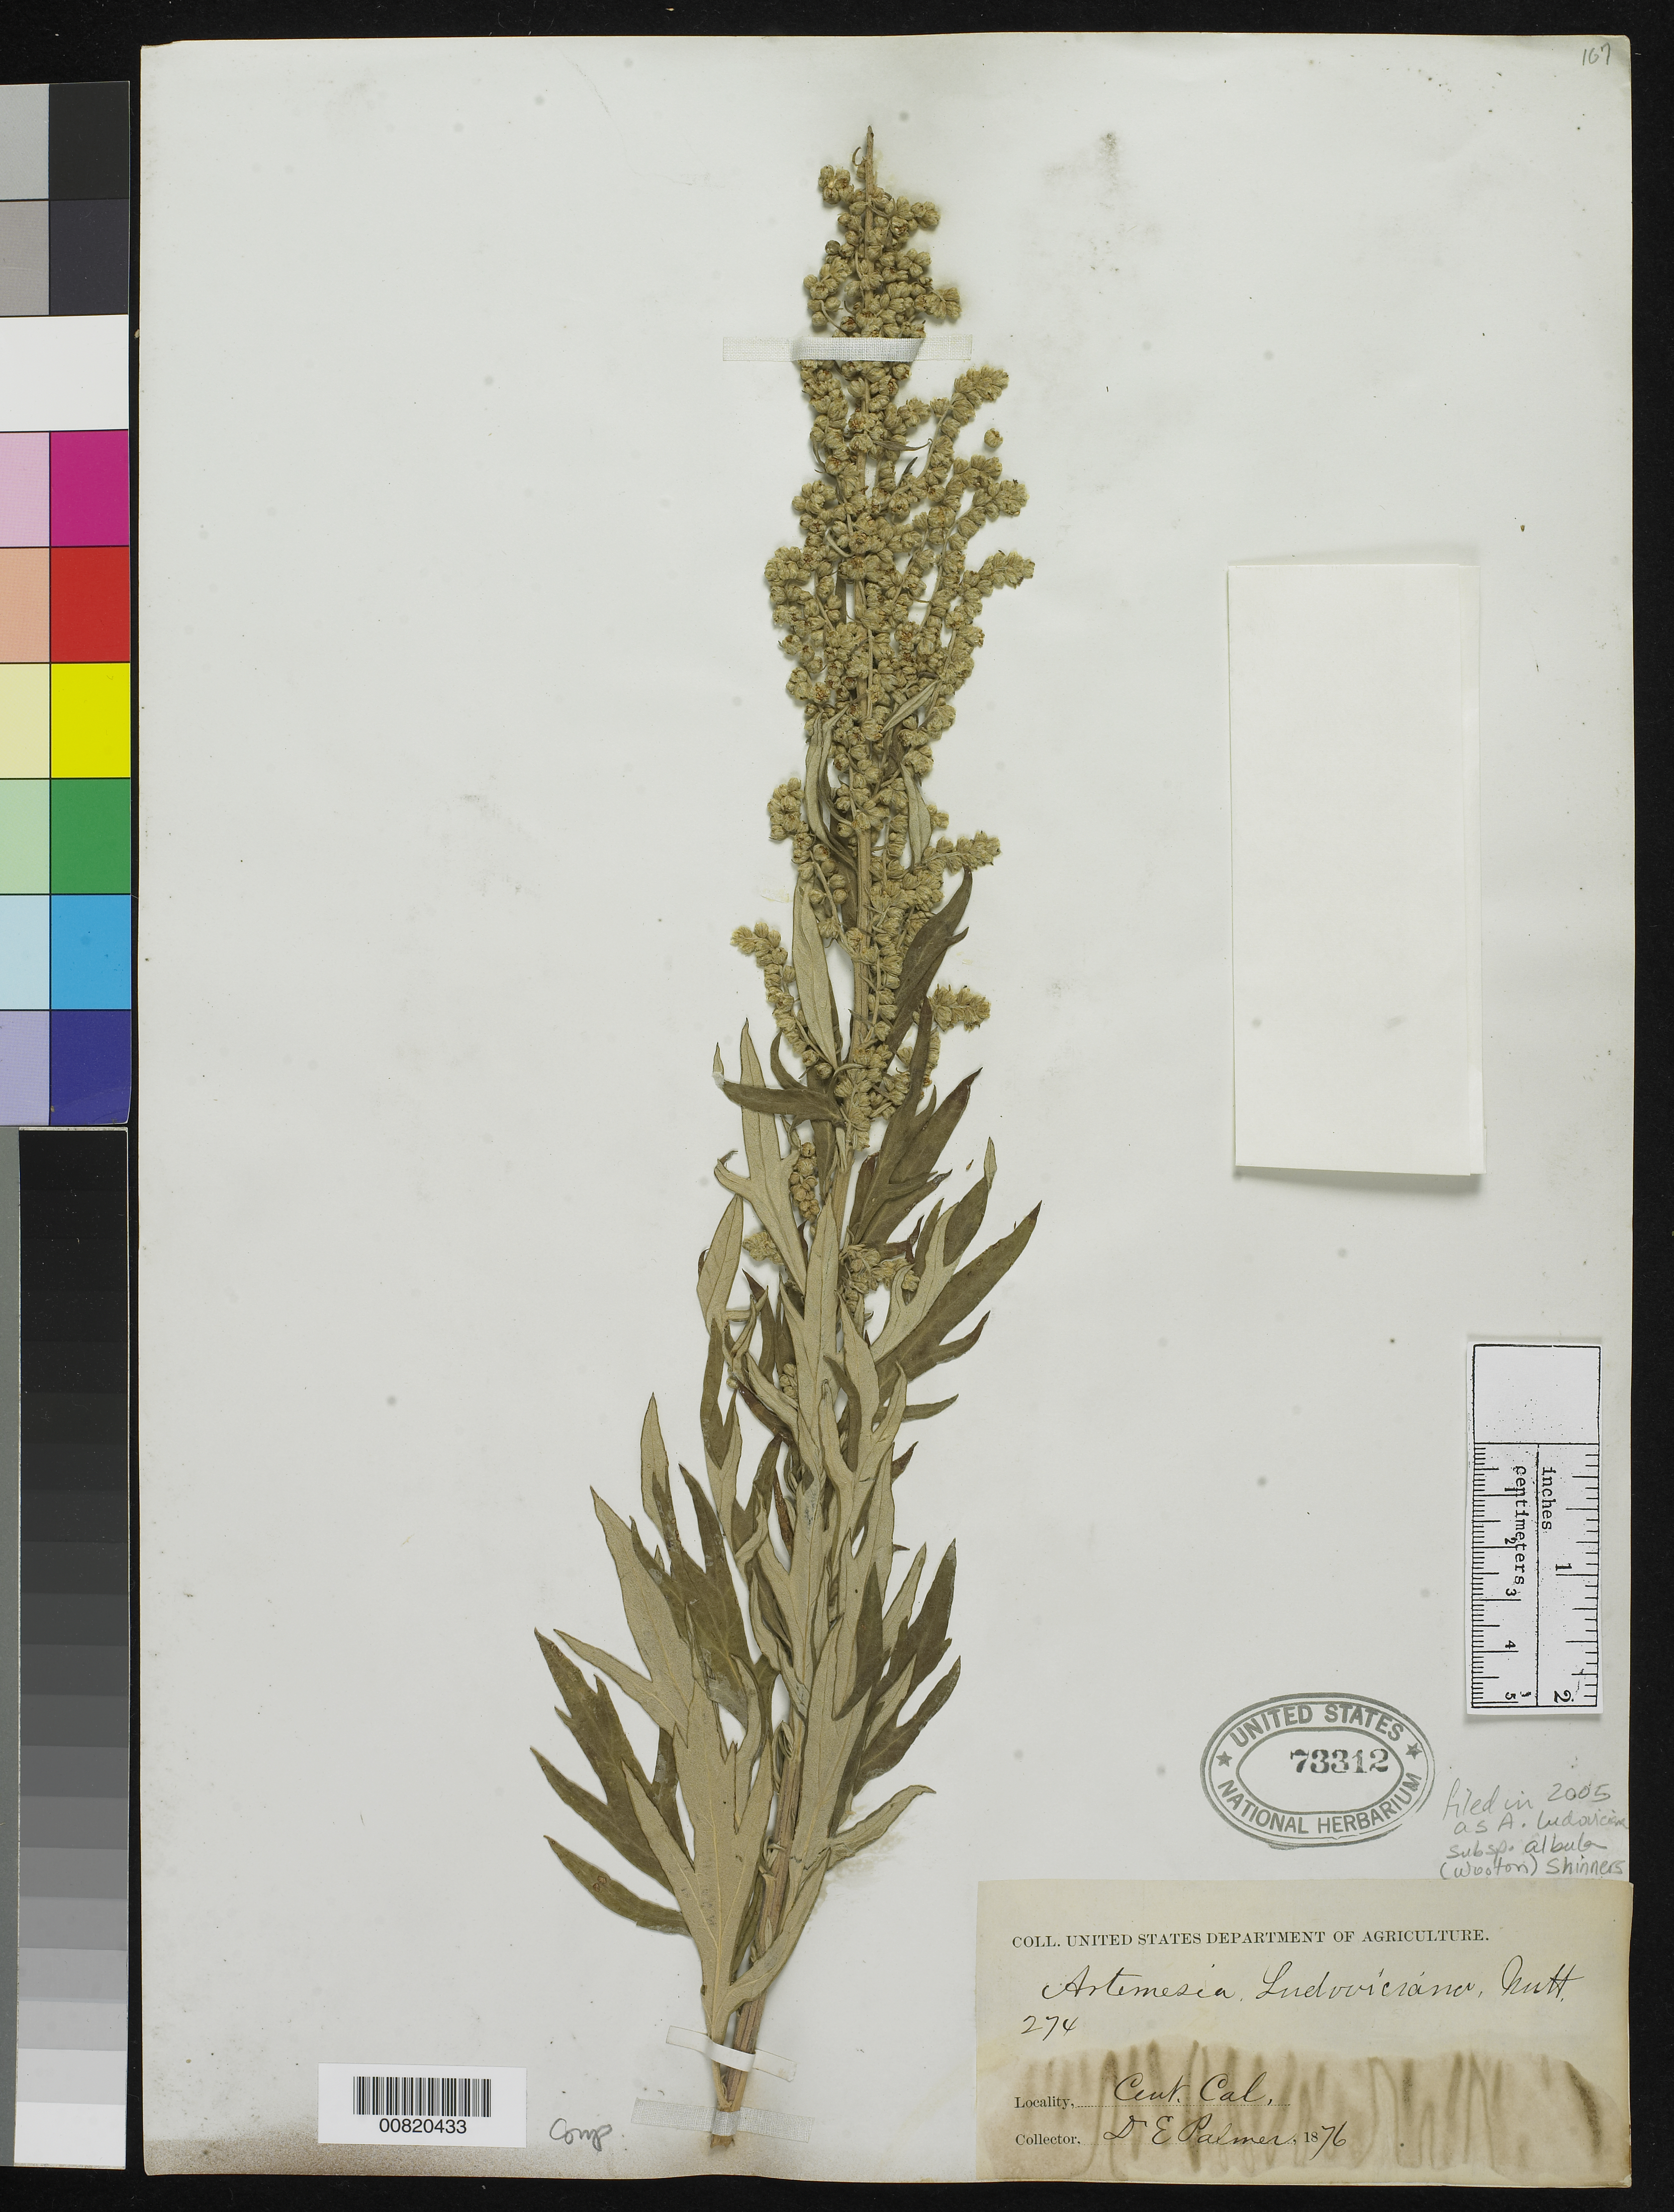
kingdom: Plantae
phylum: Tracheophyta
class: Magnoliopsida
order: Asterales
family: Asteraceae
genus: Artemisia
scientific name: Artemisia ludoviciana subsp. albula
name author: (Wooton) D.D. Keck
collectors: E. Palmer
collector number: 274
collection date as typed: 1876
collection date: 1876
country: United States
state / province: California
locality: Central California.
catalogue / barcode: US 73312